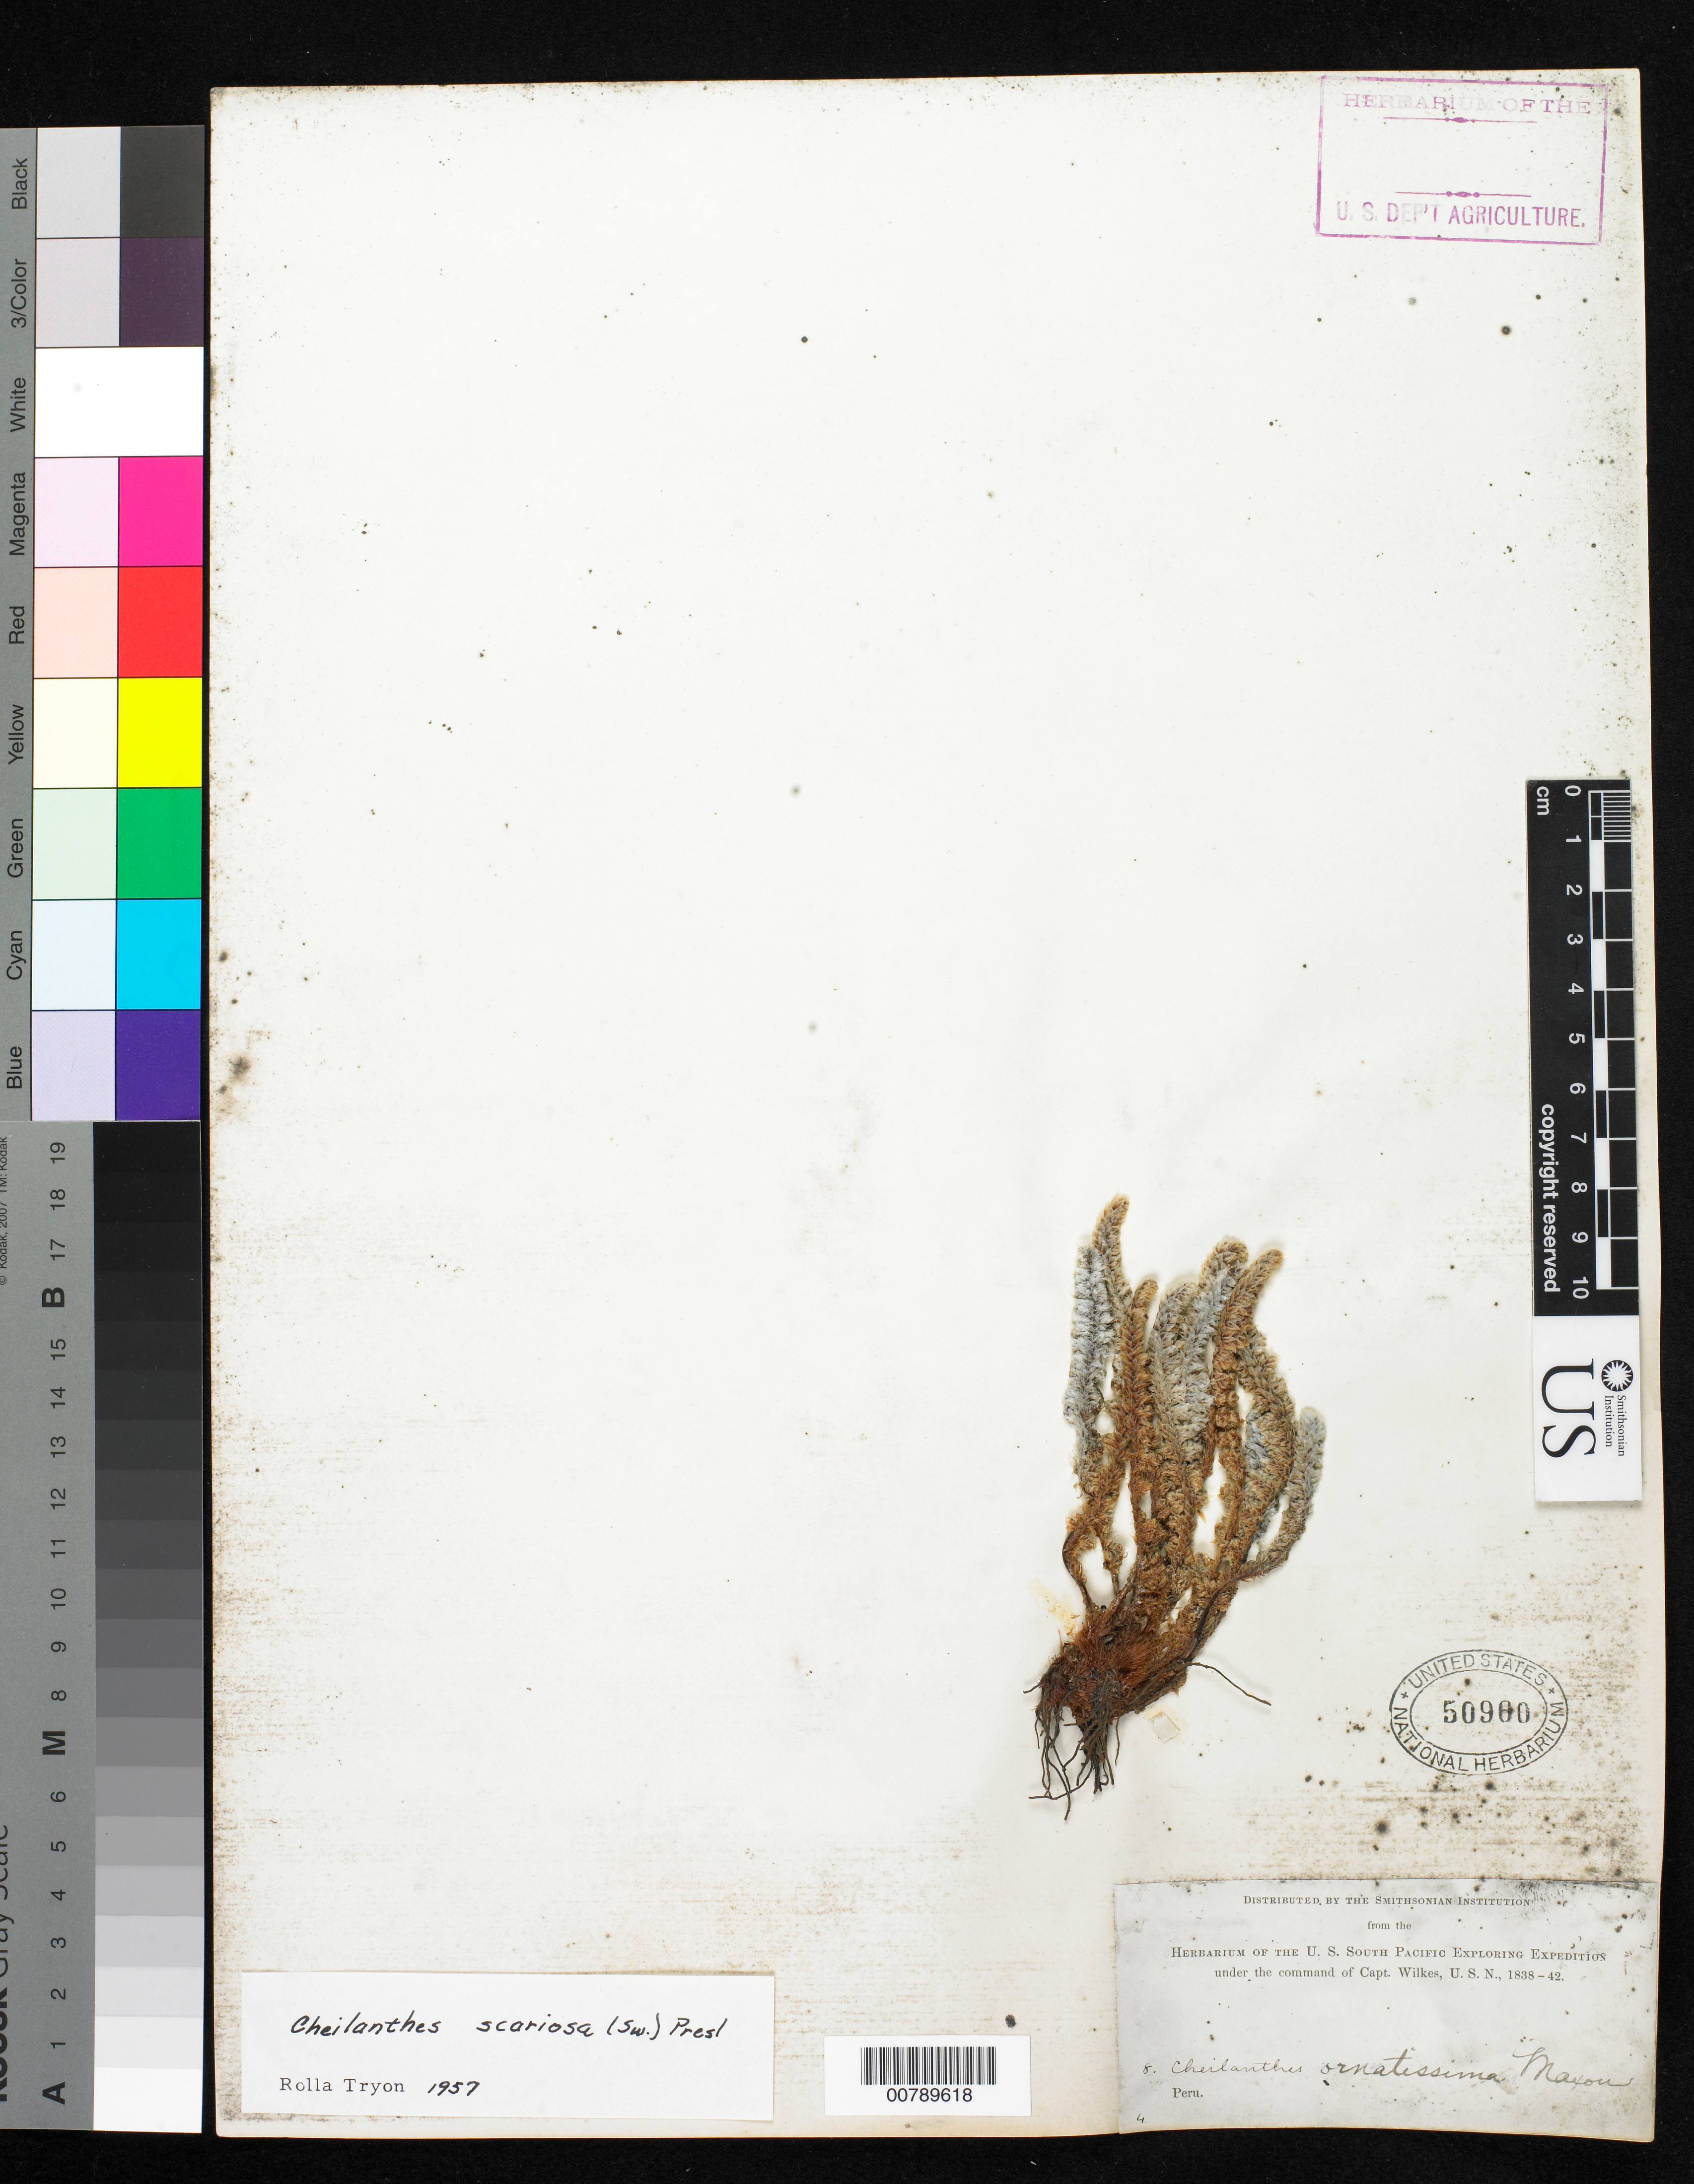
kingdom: Plantae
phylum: Tracheophyta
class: Polypodiopsida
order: Polypodiales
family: Pteridaceae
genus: Myriopteris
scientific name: Myriopteris scariosa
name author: (Sw.) Fée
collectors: Wilkes Explor. Exped.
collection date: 1838/1842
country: Peru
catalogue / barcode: US 50900